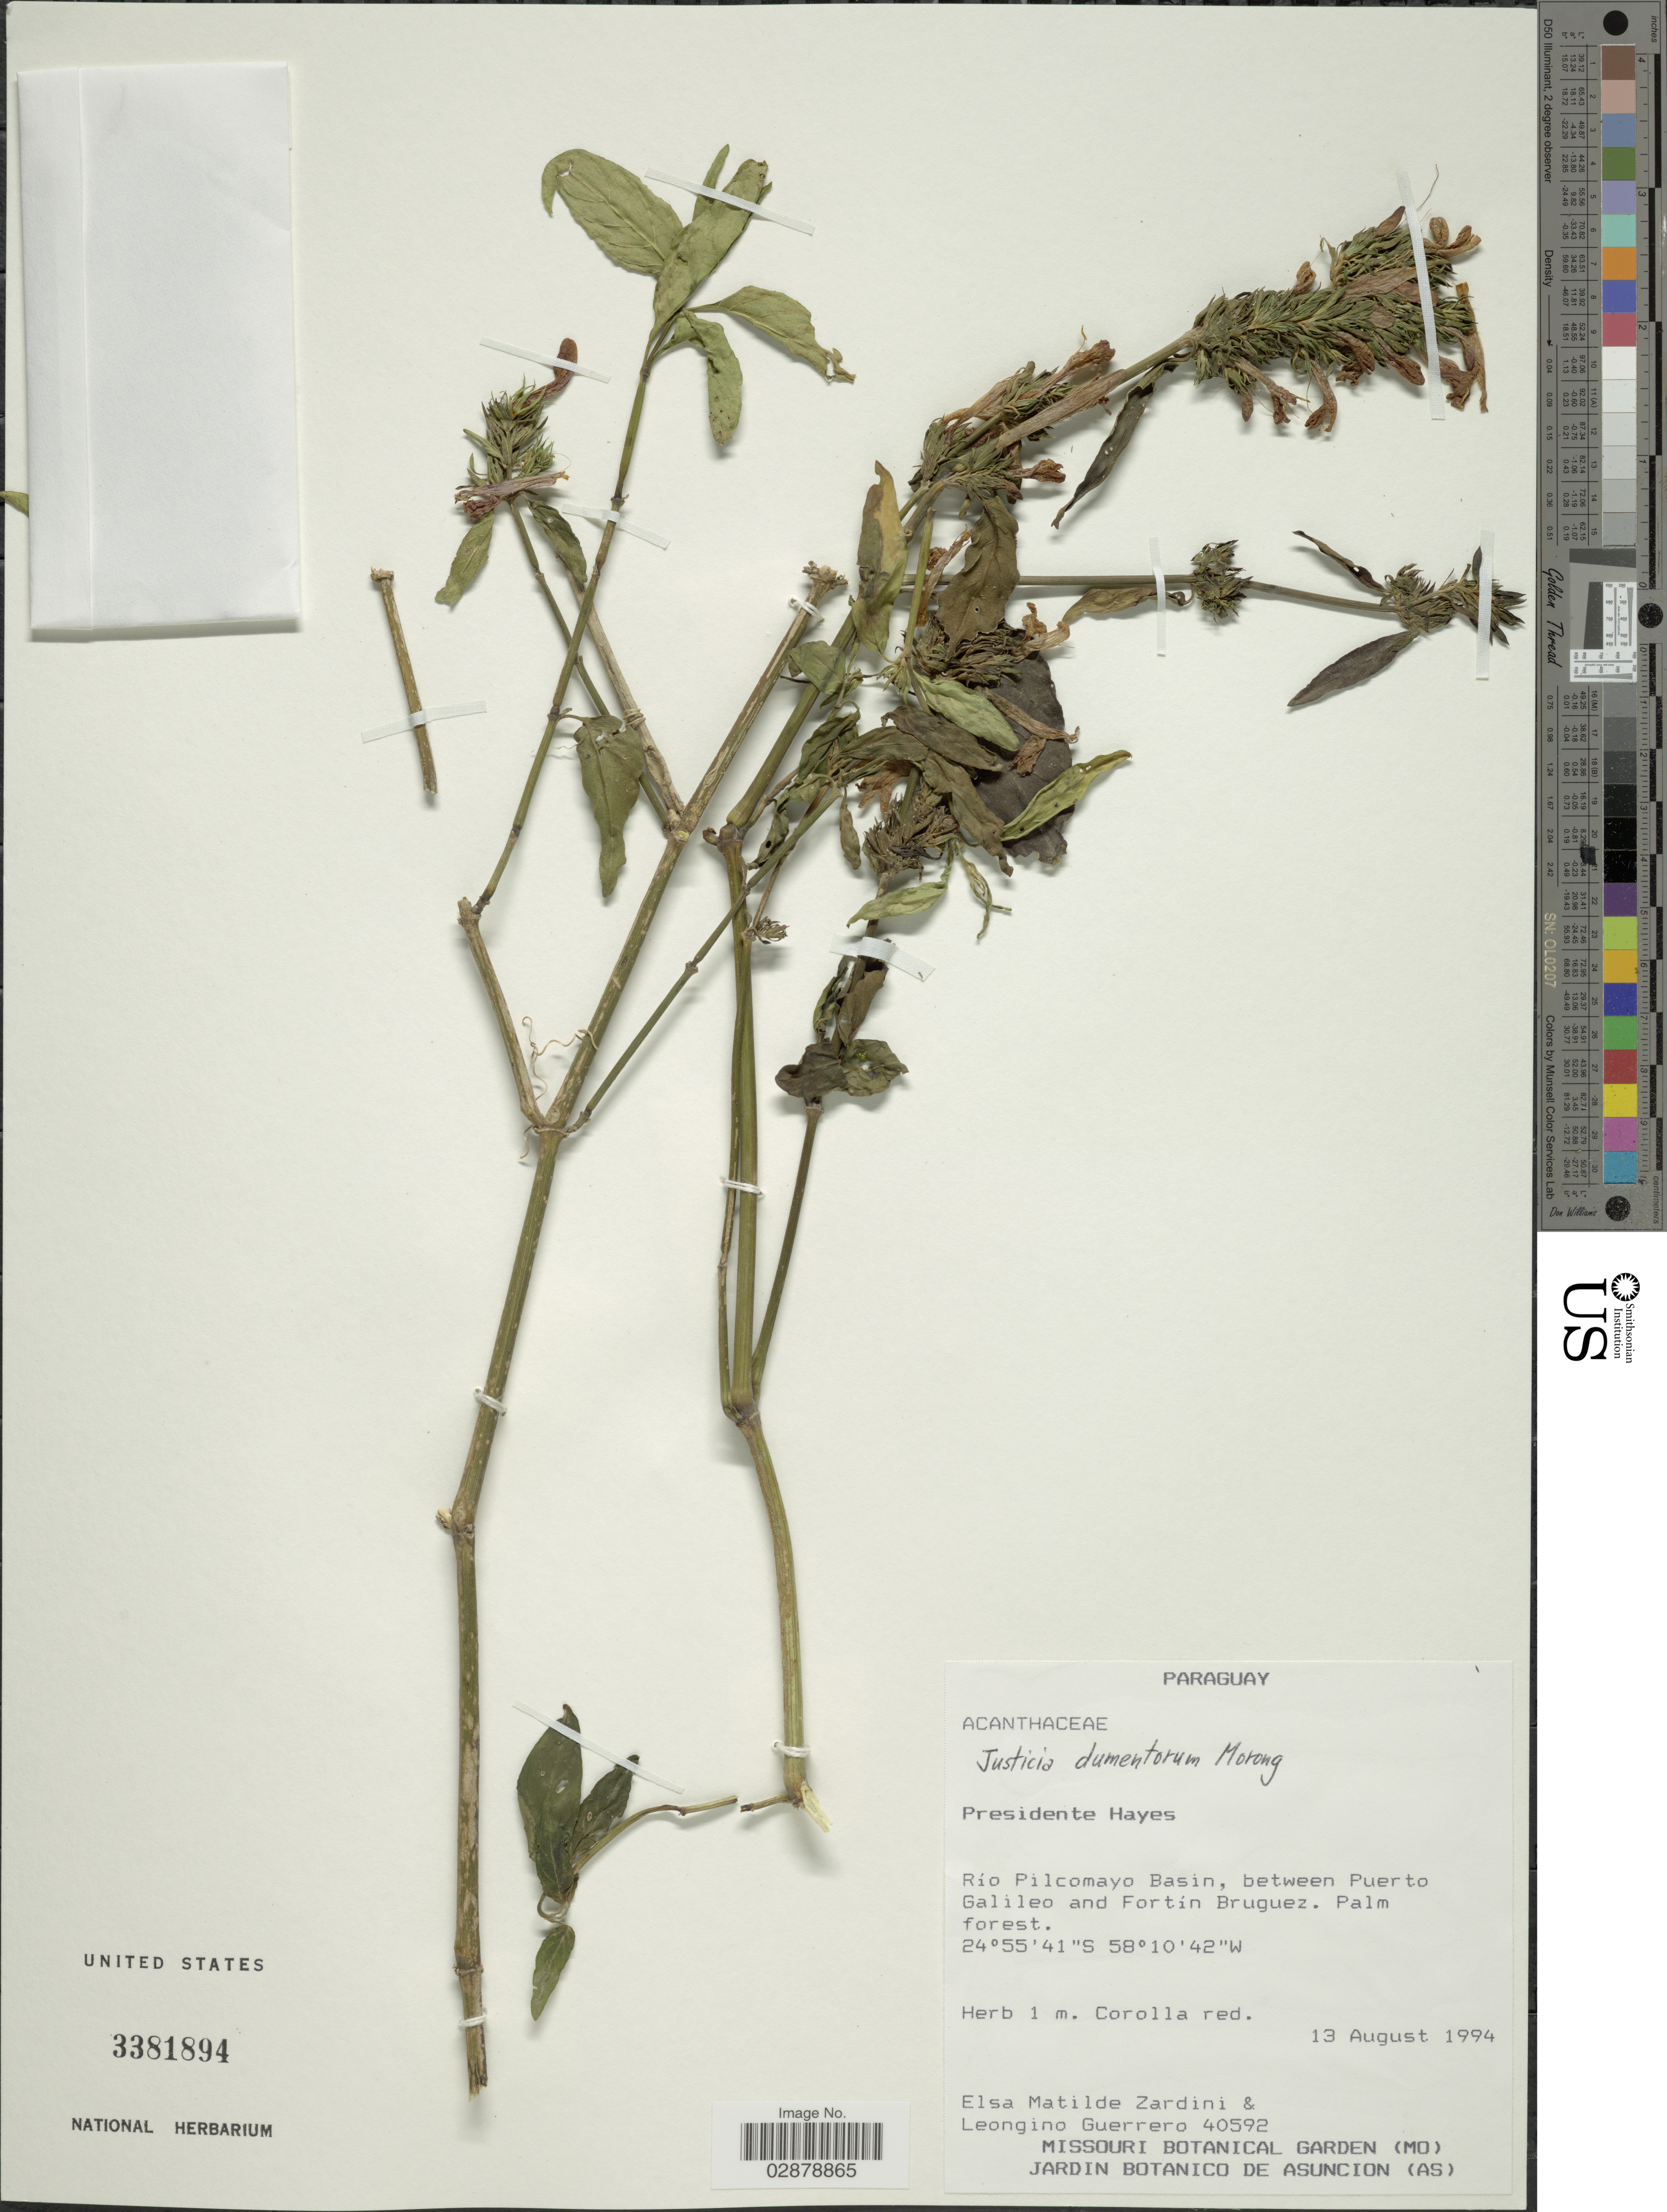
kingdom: Plantae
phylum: Tracheophyta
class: Magnoliopsida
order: Lamiales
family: Acanthaceae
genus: Justicia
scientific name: Justicia dumetorum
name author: Morong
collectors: E. M. Zardini & L. Guerrero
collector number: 40592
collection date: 1994-08-13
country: Paraguay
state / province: Presidente Hayes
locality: Río Pilcomayo Basin, between Puerto Galileo and Fortín Bruguez.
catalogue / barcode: US 3381894